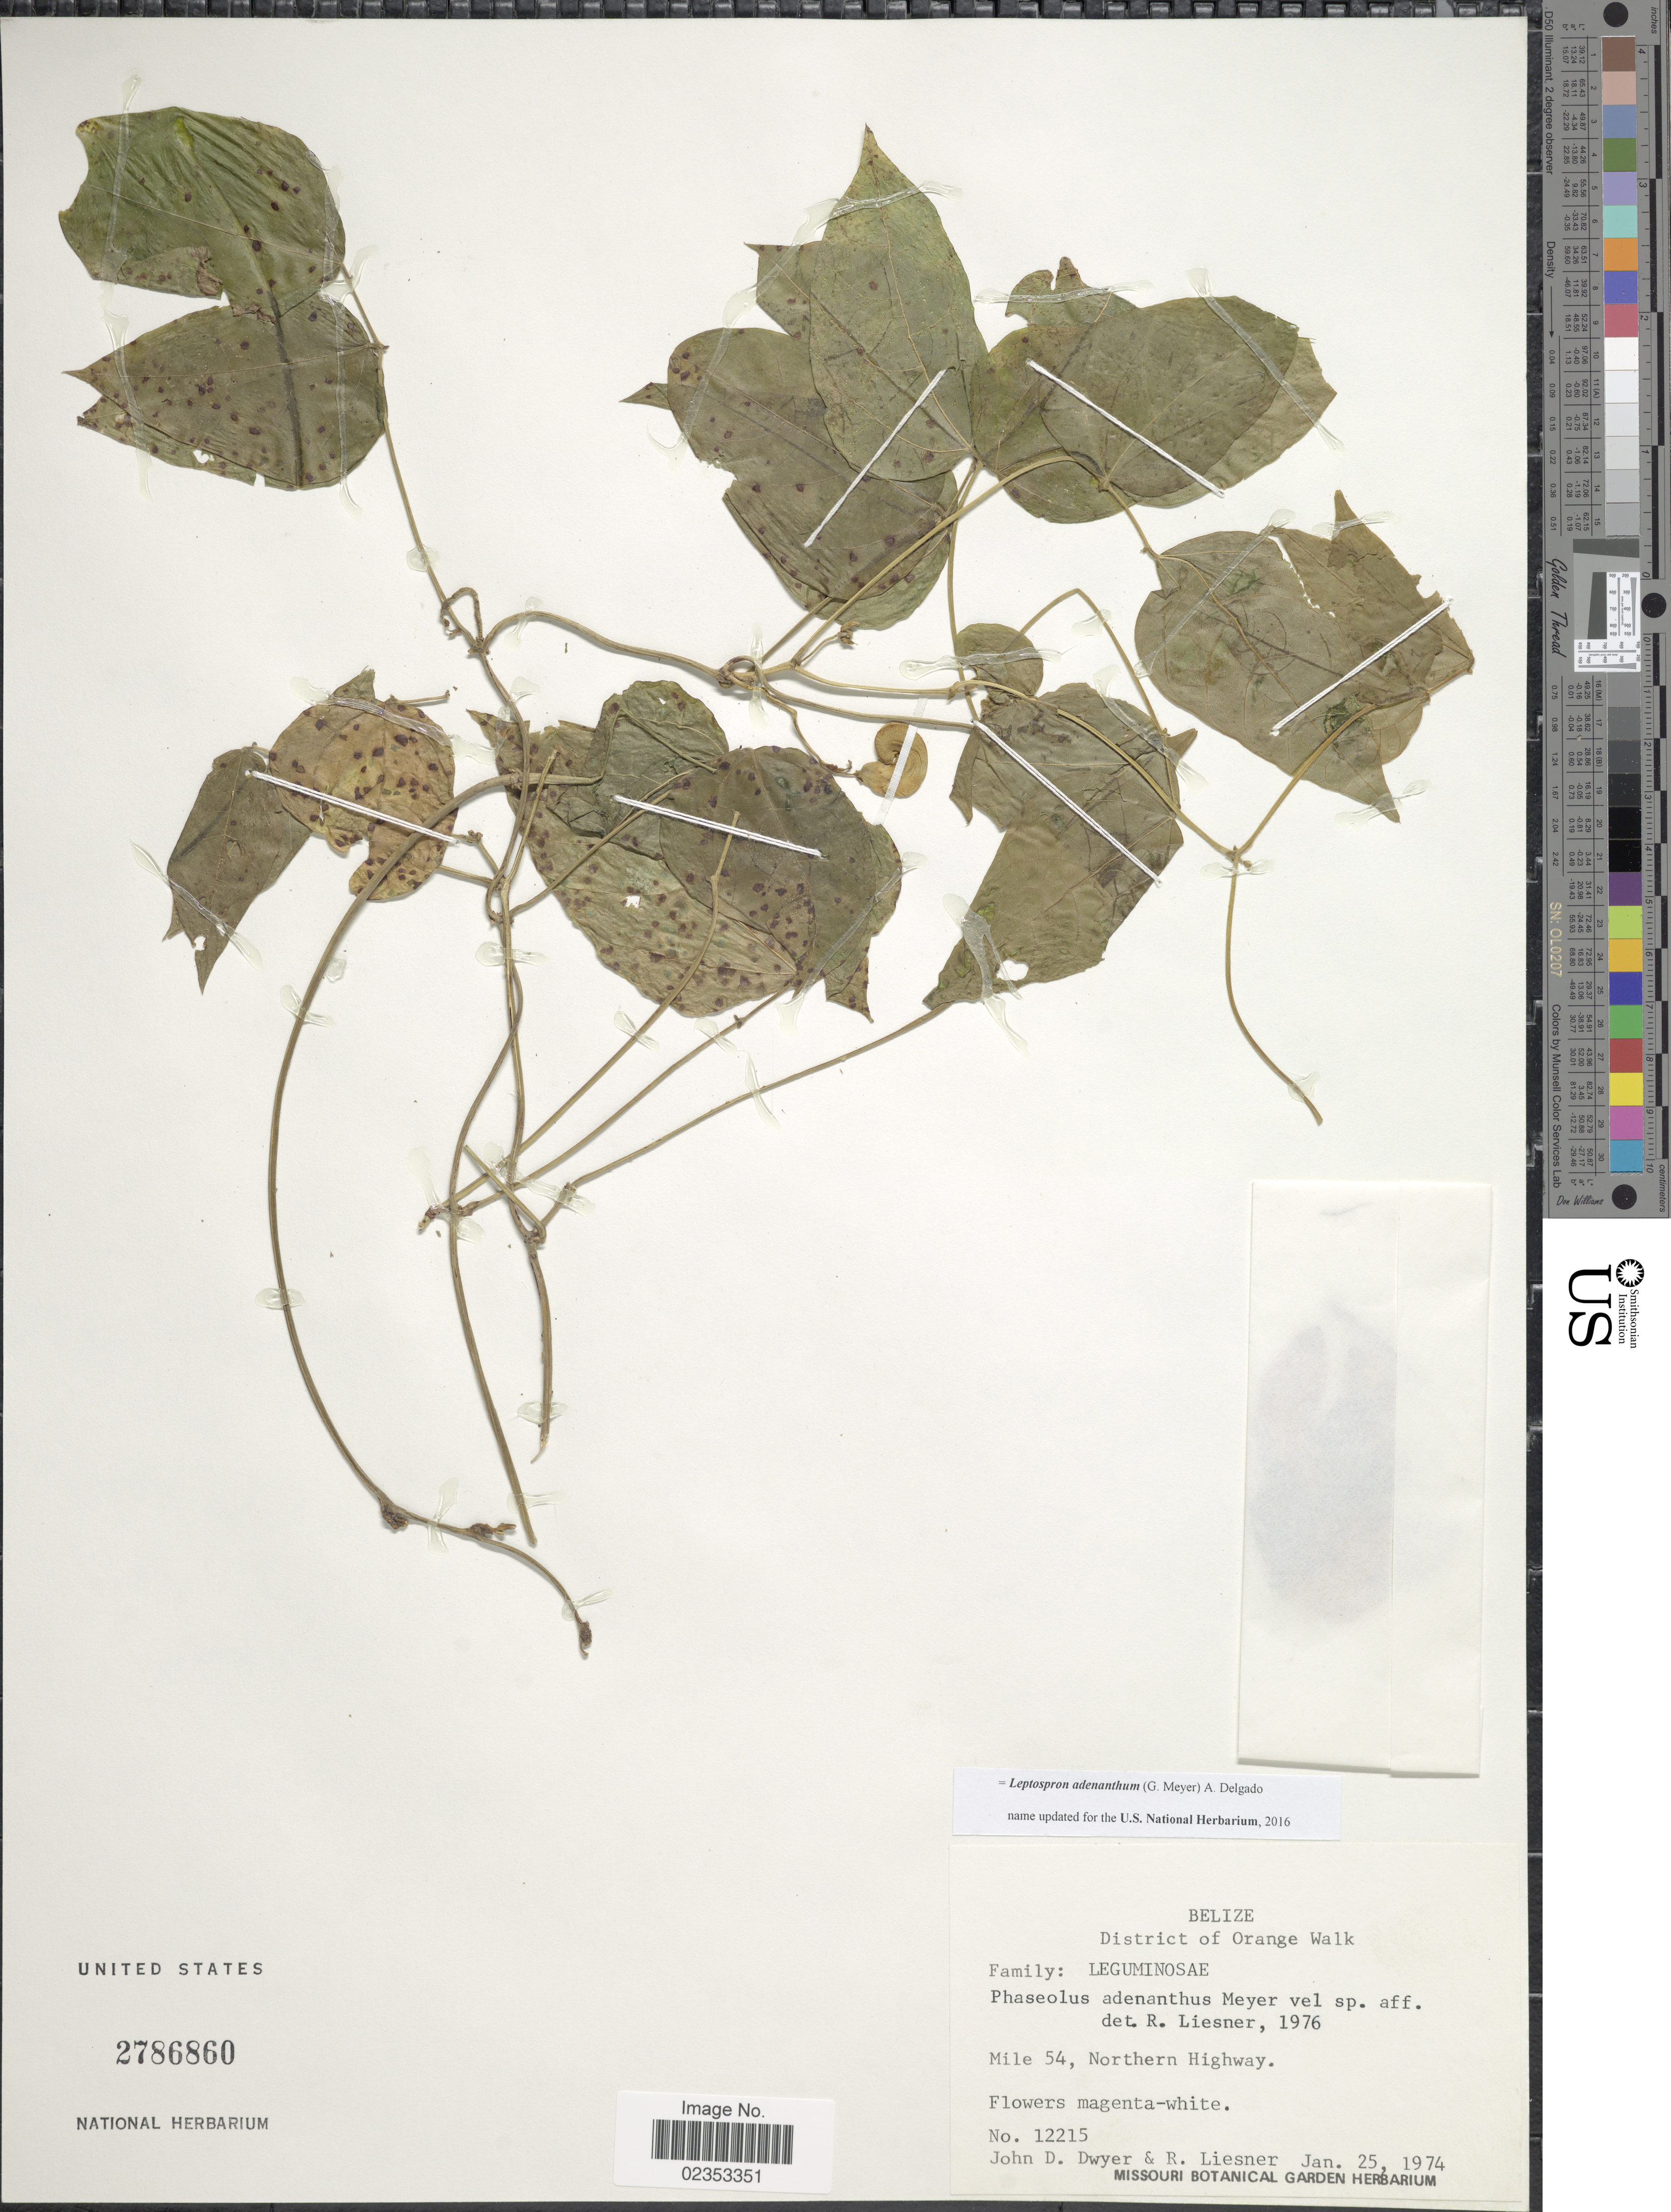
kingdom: Plantae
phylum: Tracheophyta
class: Magnoliopsida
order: Fabales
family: Fabaceae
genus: Leptospron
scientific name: Leptospron adenanthum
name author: (G. Mey.) A. Delgado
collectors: J. D. Dwyer & R. L. Liesner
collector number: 12215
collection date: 1974-01-25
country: Belize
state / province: Orange Walk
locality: Mile 54, Northern Highway.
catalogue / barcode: US 2786860